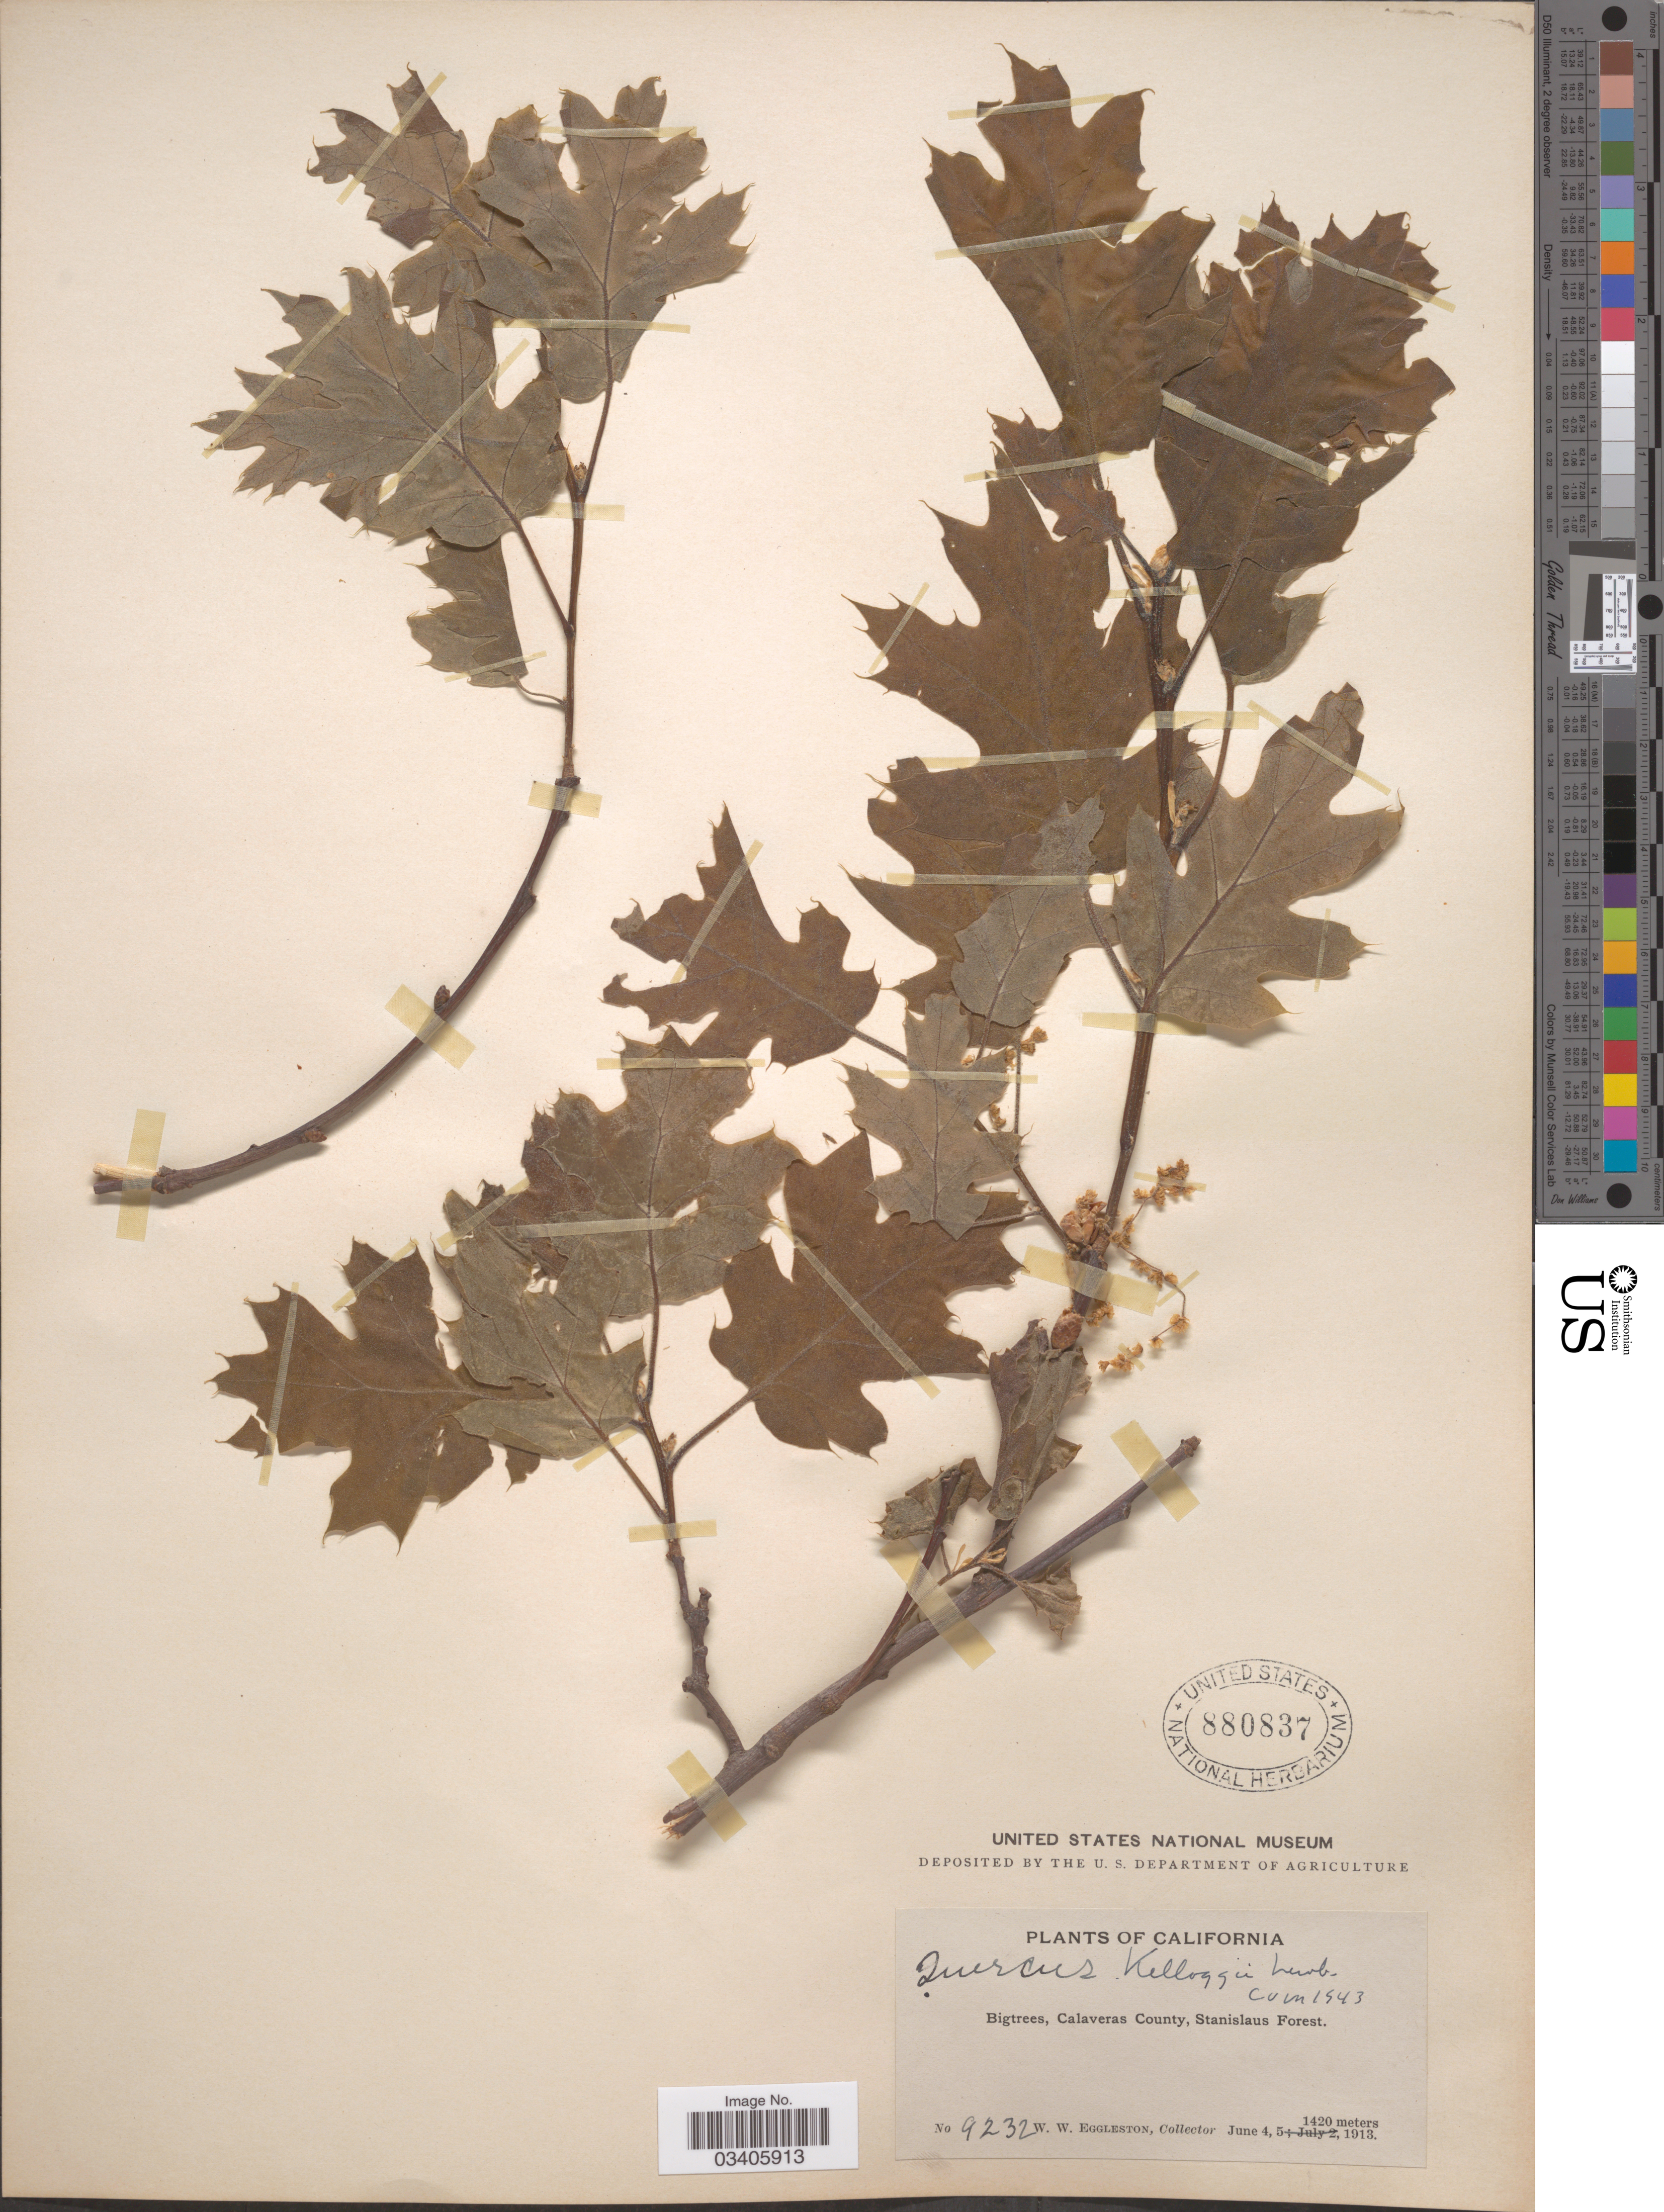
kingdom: Plantae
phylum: Tracheophyta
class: Magnoliopsida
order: Fagales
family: Fagaceae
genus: Quercus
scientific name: Quercus kelloggii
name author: Newb.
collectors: W. W. Eggleston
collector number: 9232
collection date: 1913-06-04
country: United States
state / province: California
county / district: Calaveras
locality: Bigtrees, Calaveras County, Stanislaus Forest.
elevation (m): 1420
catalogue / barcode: US 880837